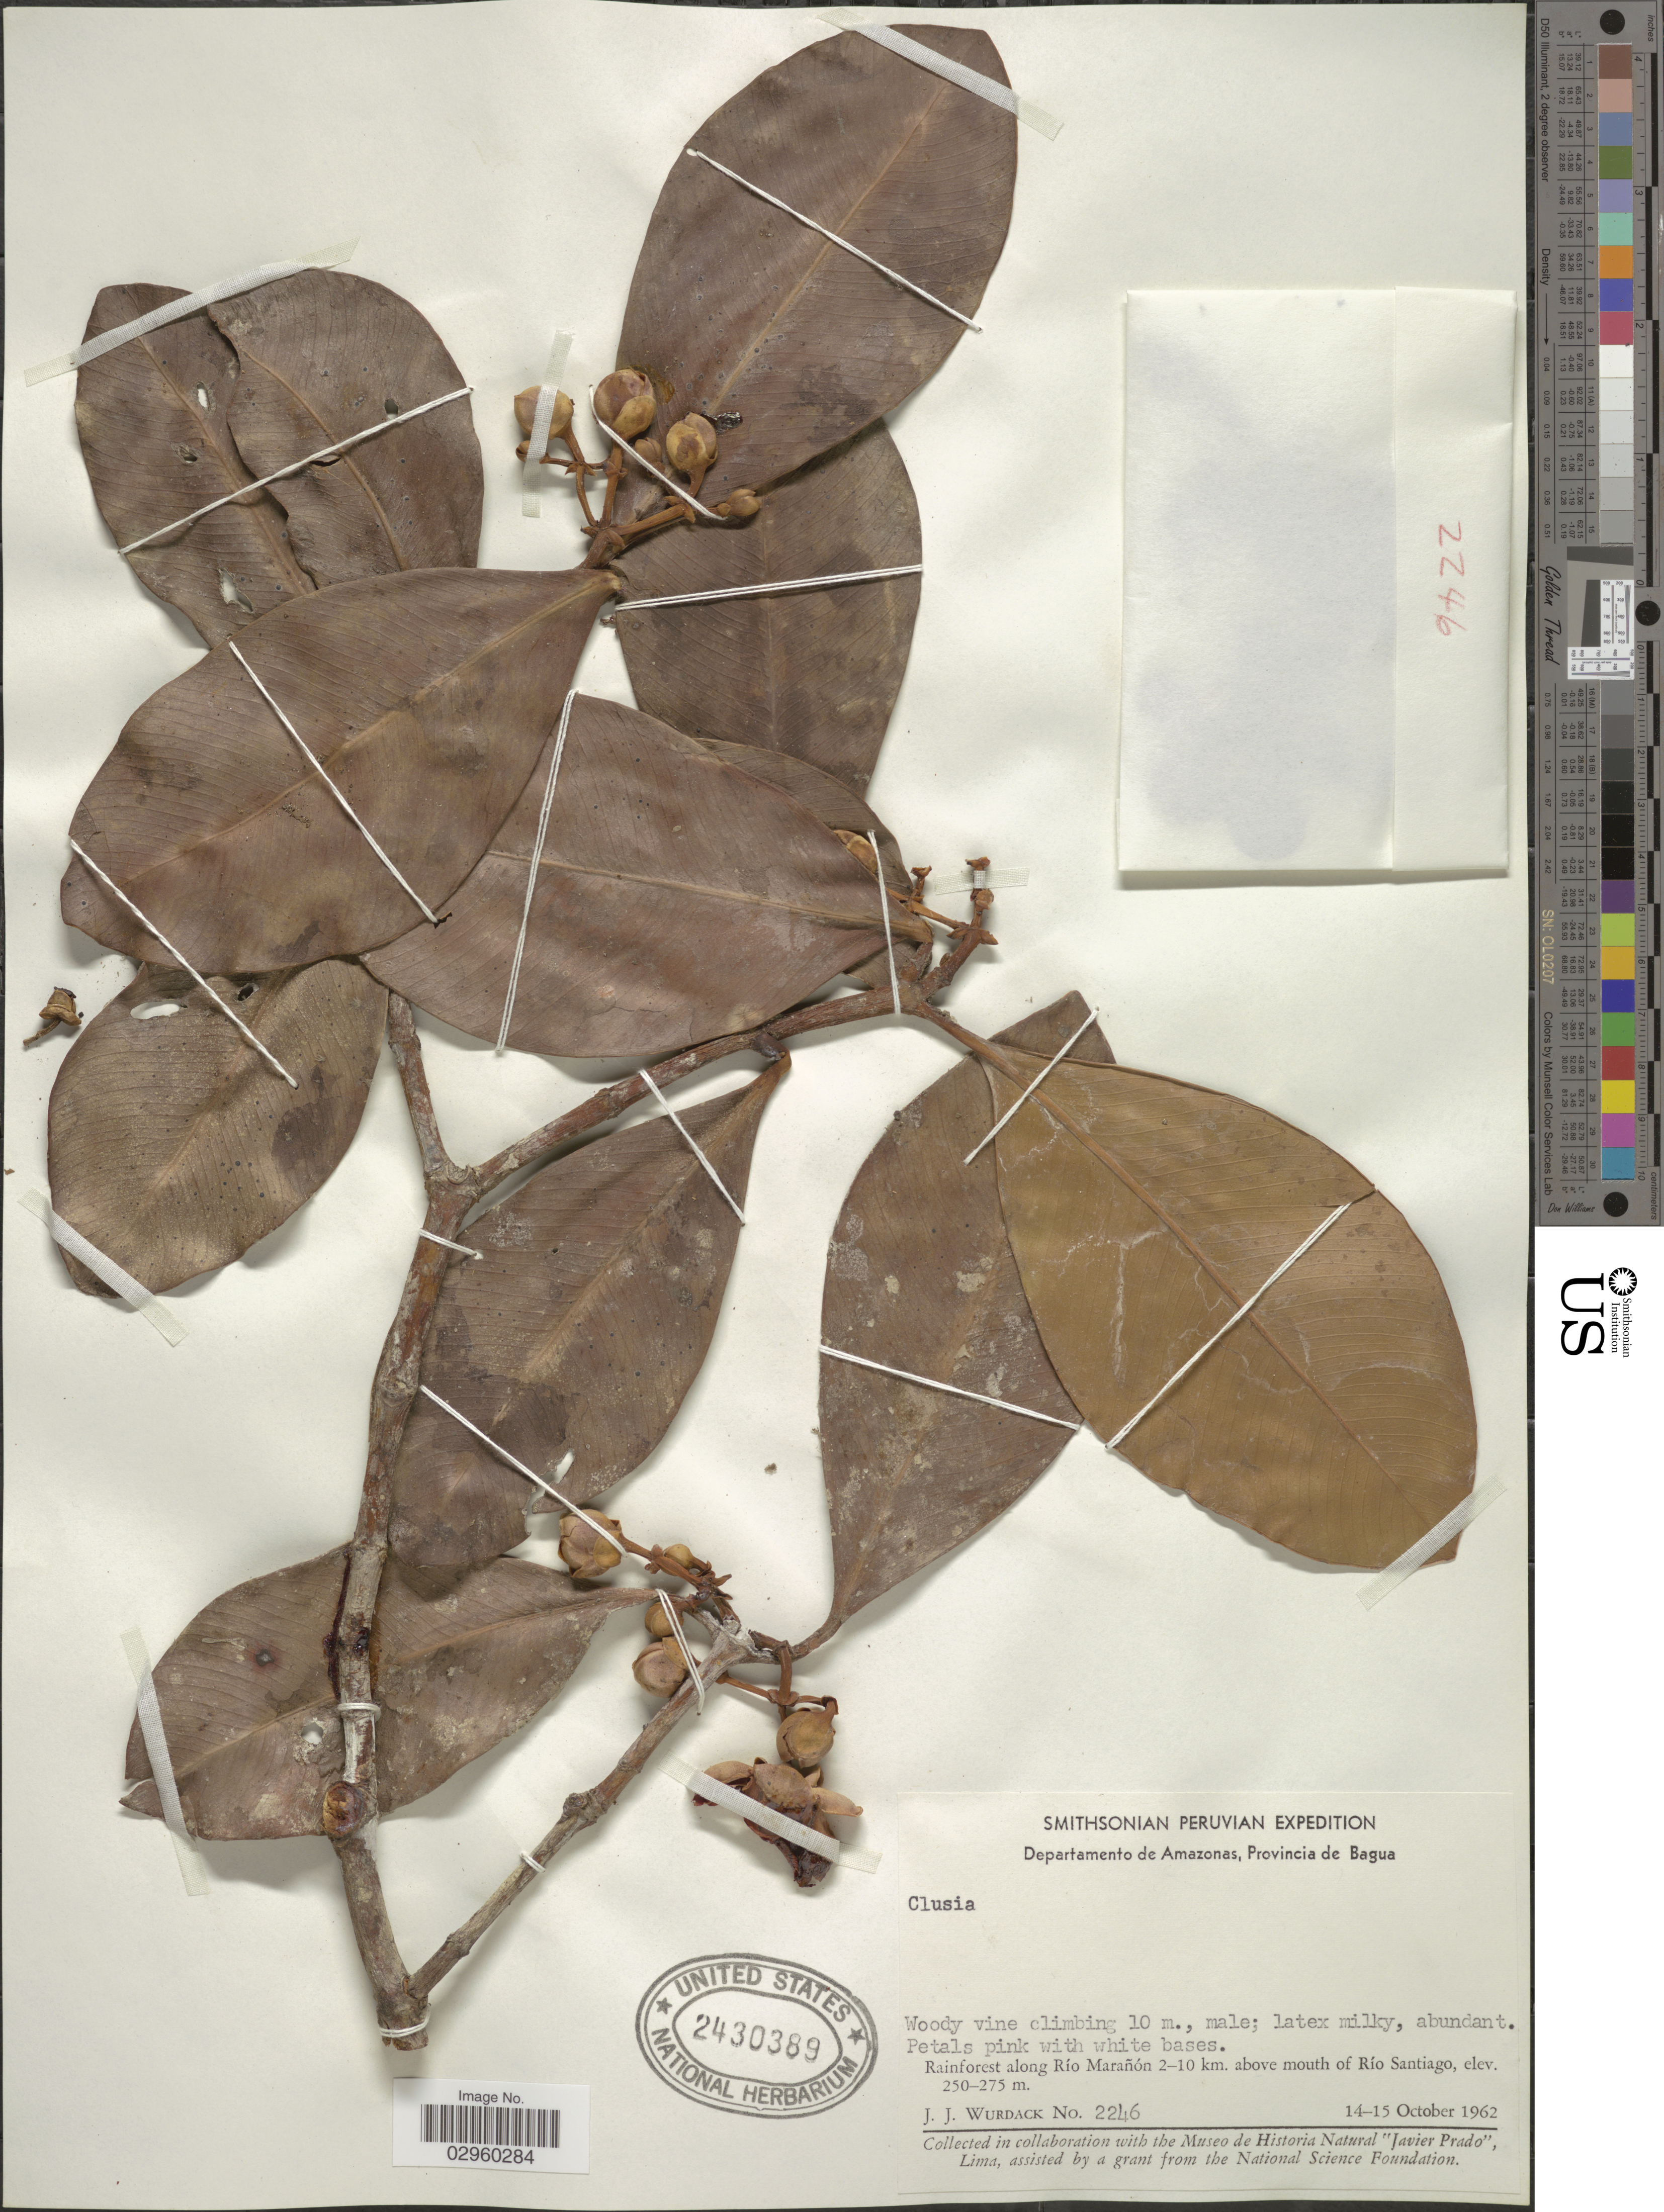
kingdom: Plantae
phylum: Tracheophyta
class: Magnoliopsida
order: Malpighiales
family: Clusiaceae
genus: Clusia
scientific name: Clusia sp.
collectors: J. J. Wurdack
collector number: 2246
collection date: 1962-10-14/1962-10-15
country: Peru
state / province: Amazonas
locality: Departamento de Amazonas, Provincia de Bagua. Rainforest along Río Marañon 2-10 km. above mouth of Río Santiago.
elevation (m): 250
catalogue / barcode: US 2430389